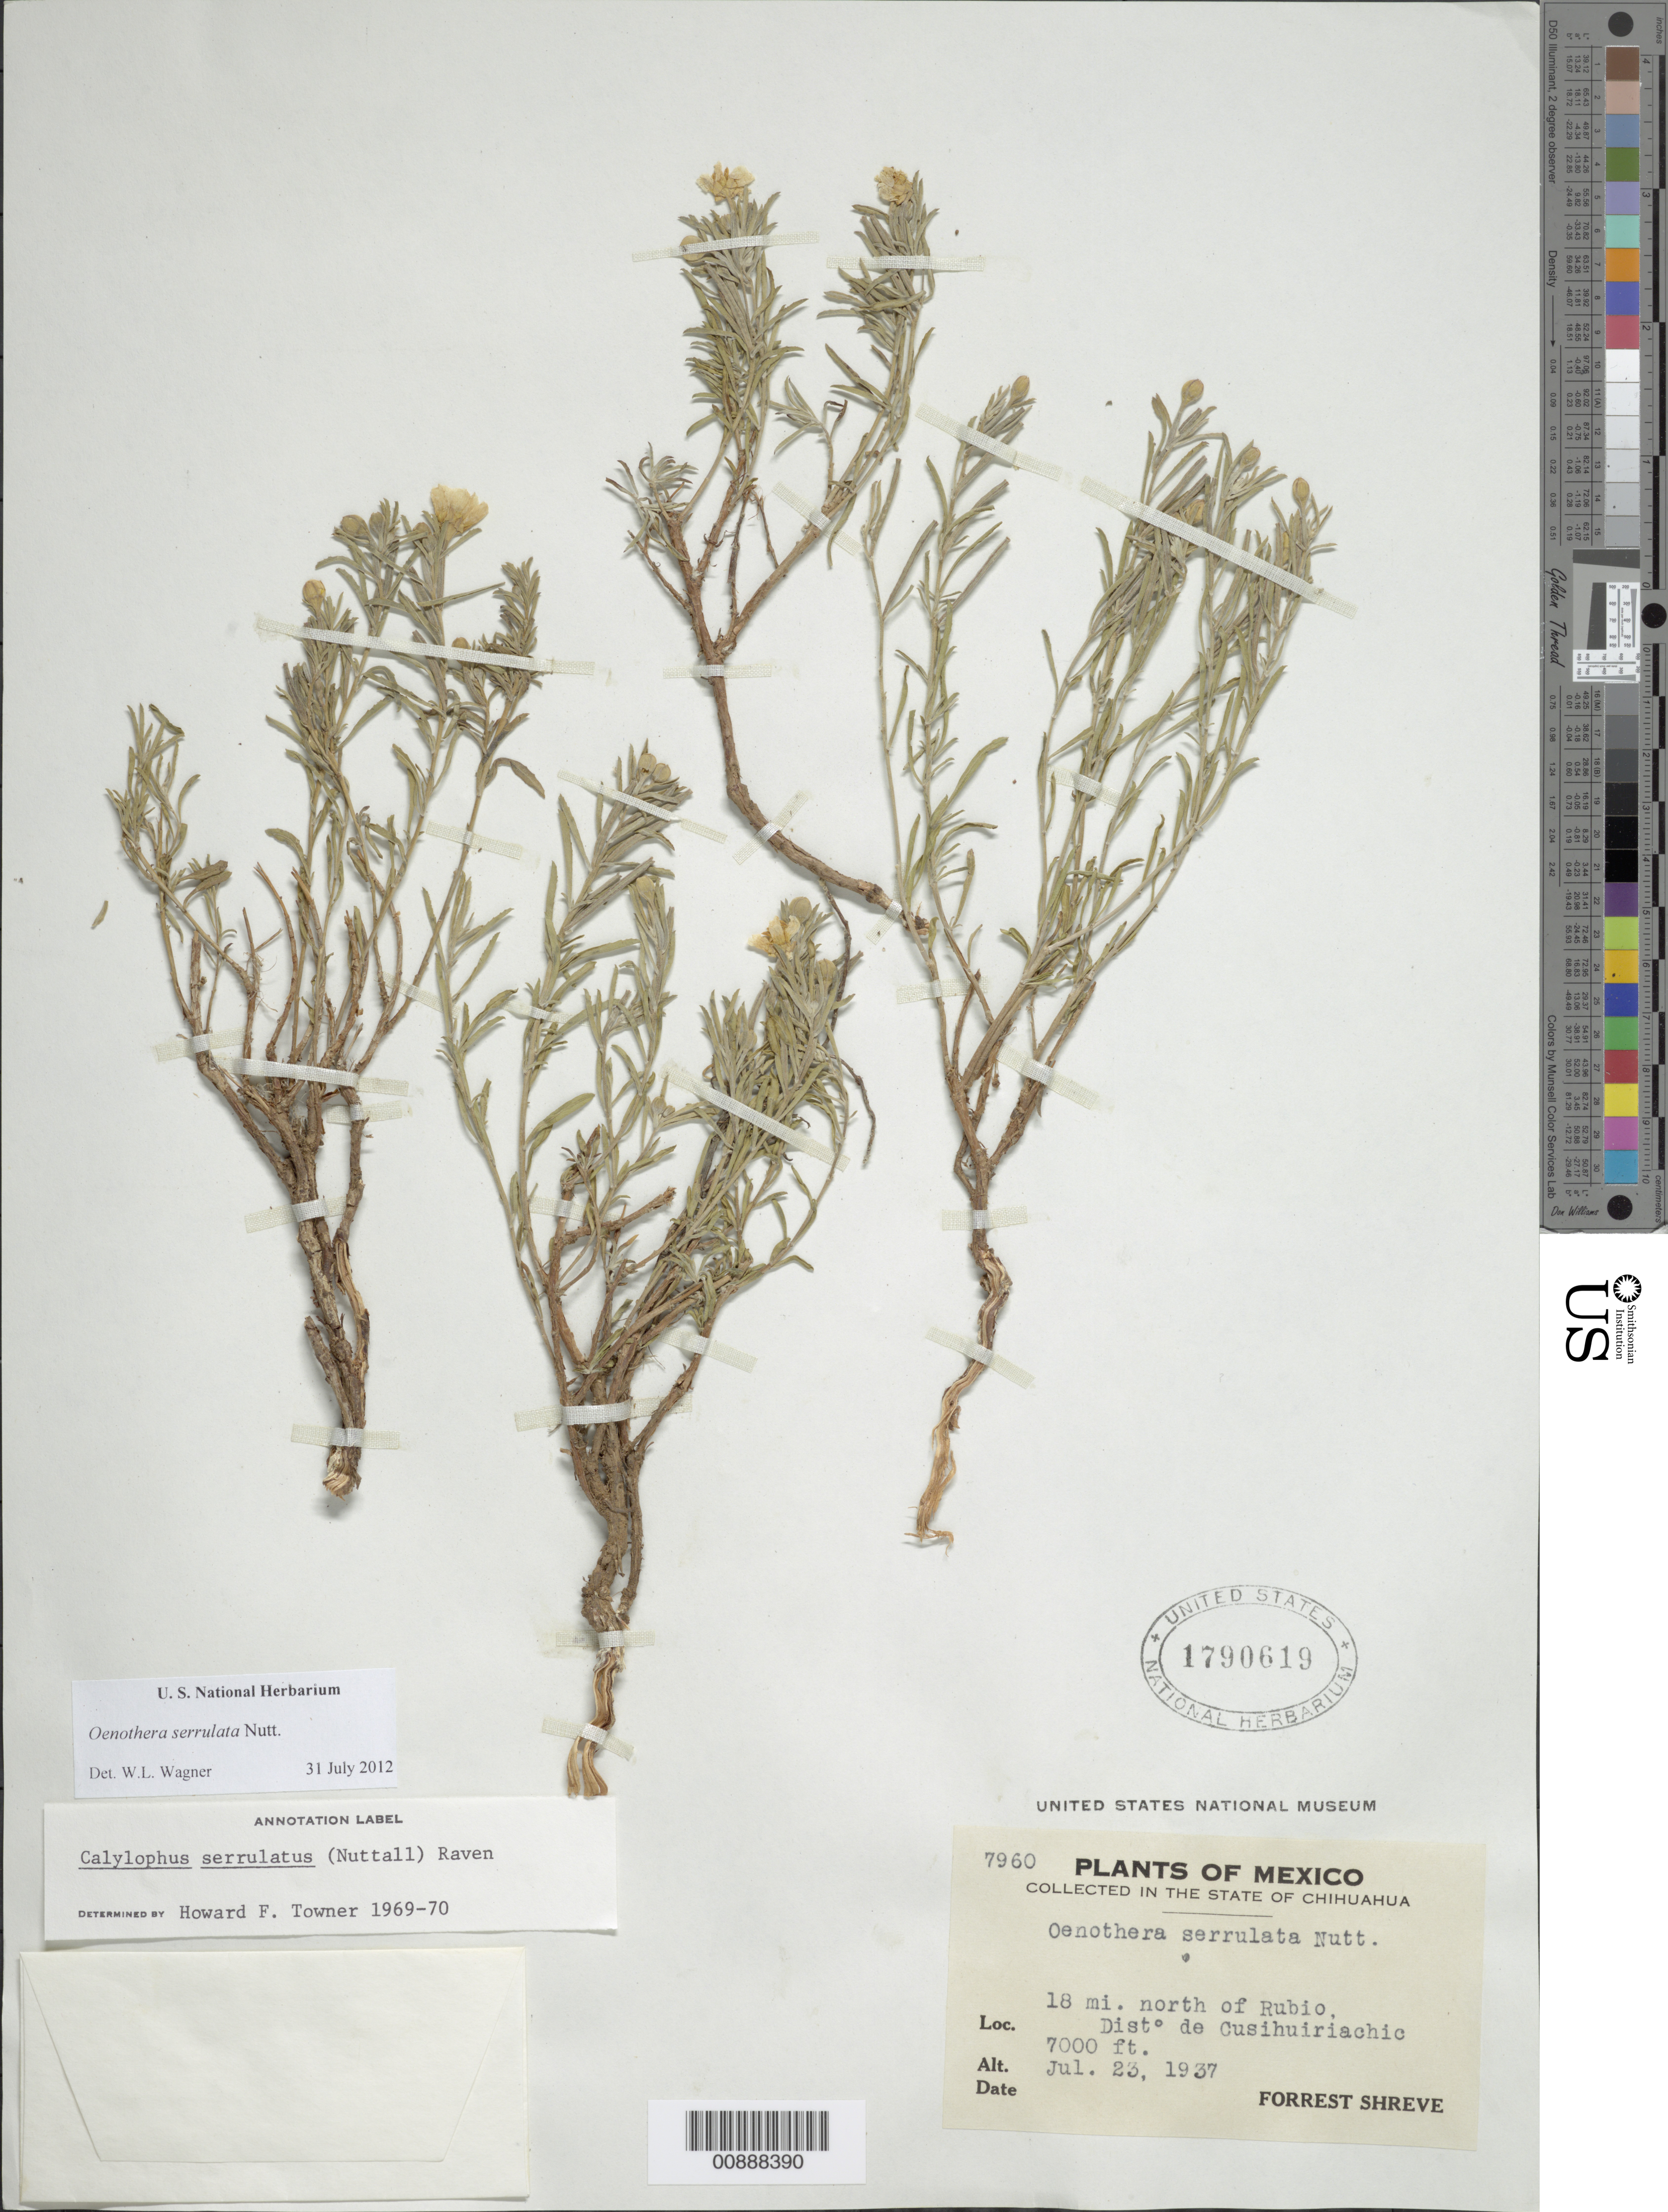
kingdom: Plantae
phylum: Tracheophyta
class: Magnoliopsida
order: Myrtales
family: Onagraceae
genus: Oenothera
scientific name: Oenothera serrulata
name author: Nutt.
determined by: Wagner, W. L., (BOT), Smithsonian Institution - National Museum of Natural History (UNITED STATES)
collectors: F. Shreve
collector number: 7960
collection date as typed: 23 Jul 1937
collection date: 1937-07-23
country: Mexico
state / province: Chihuahua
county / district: Cusihuiriáchic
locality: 18 mi. north of Rubio.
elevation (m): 2134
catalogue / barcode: US 1790619